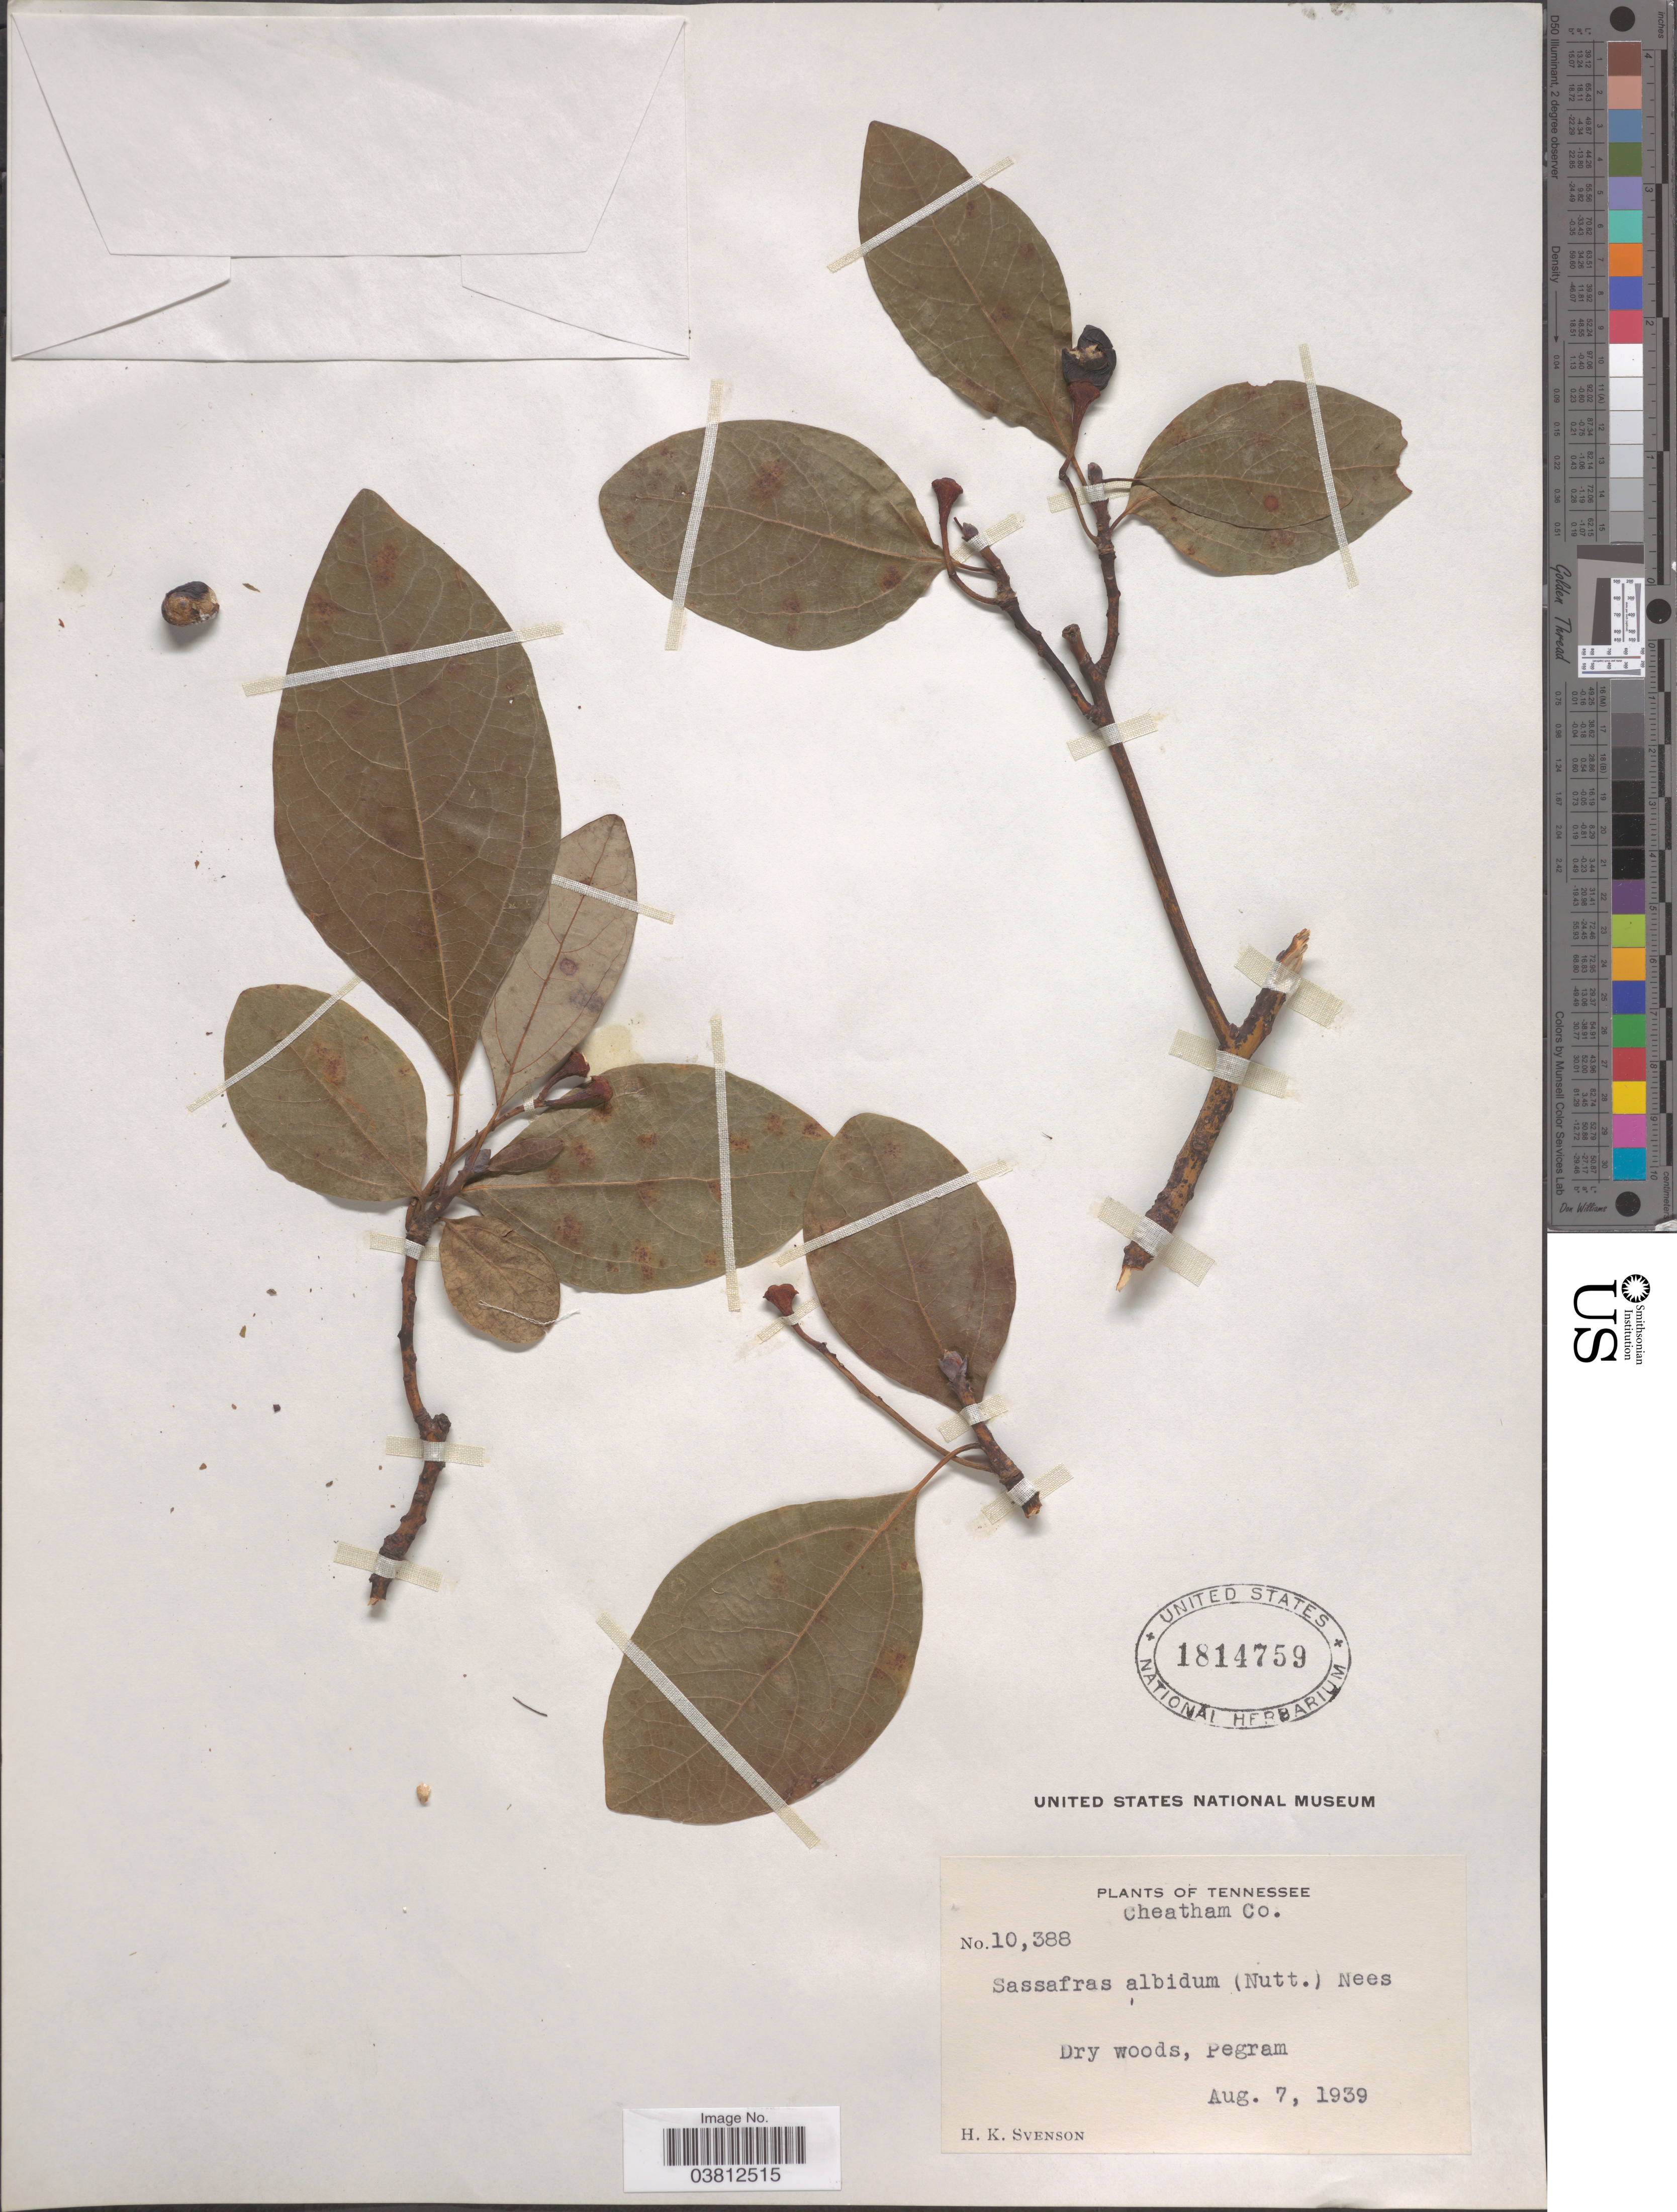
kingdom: Plantae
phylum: Tracheophyta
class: Magnoliopsida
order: Laurales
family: Lauraceae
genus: Sassafras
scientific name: Sassafras albidum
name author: (Nutt.) Nees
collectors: H. K. Svenson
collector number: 10388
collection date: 1939-08-07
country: United States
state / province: Tennessee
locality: Cheatham Co. Pegram.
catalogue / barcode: US 1814759